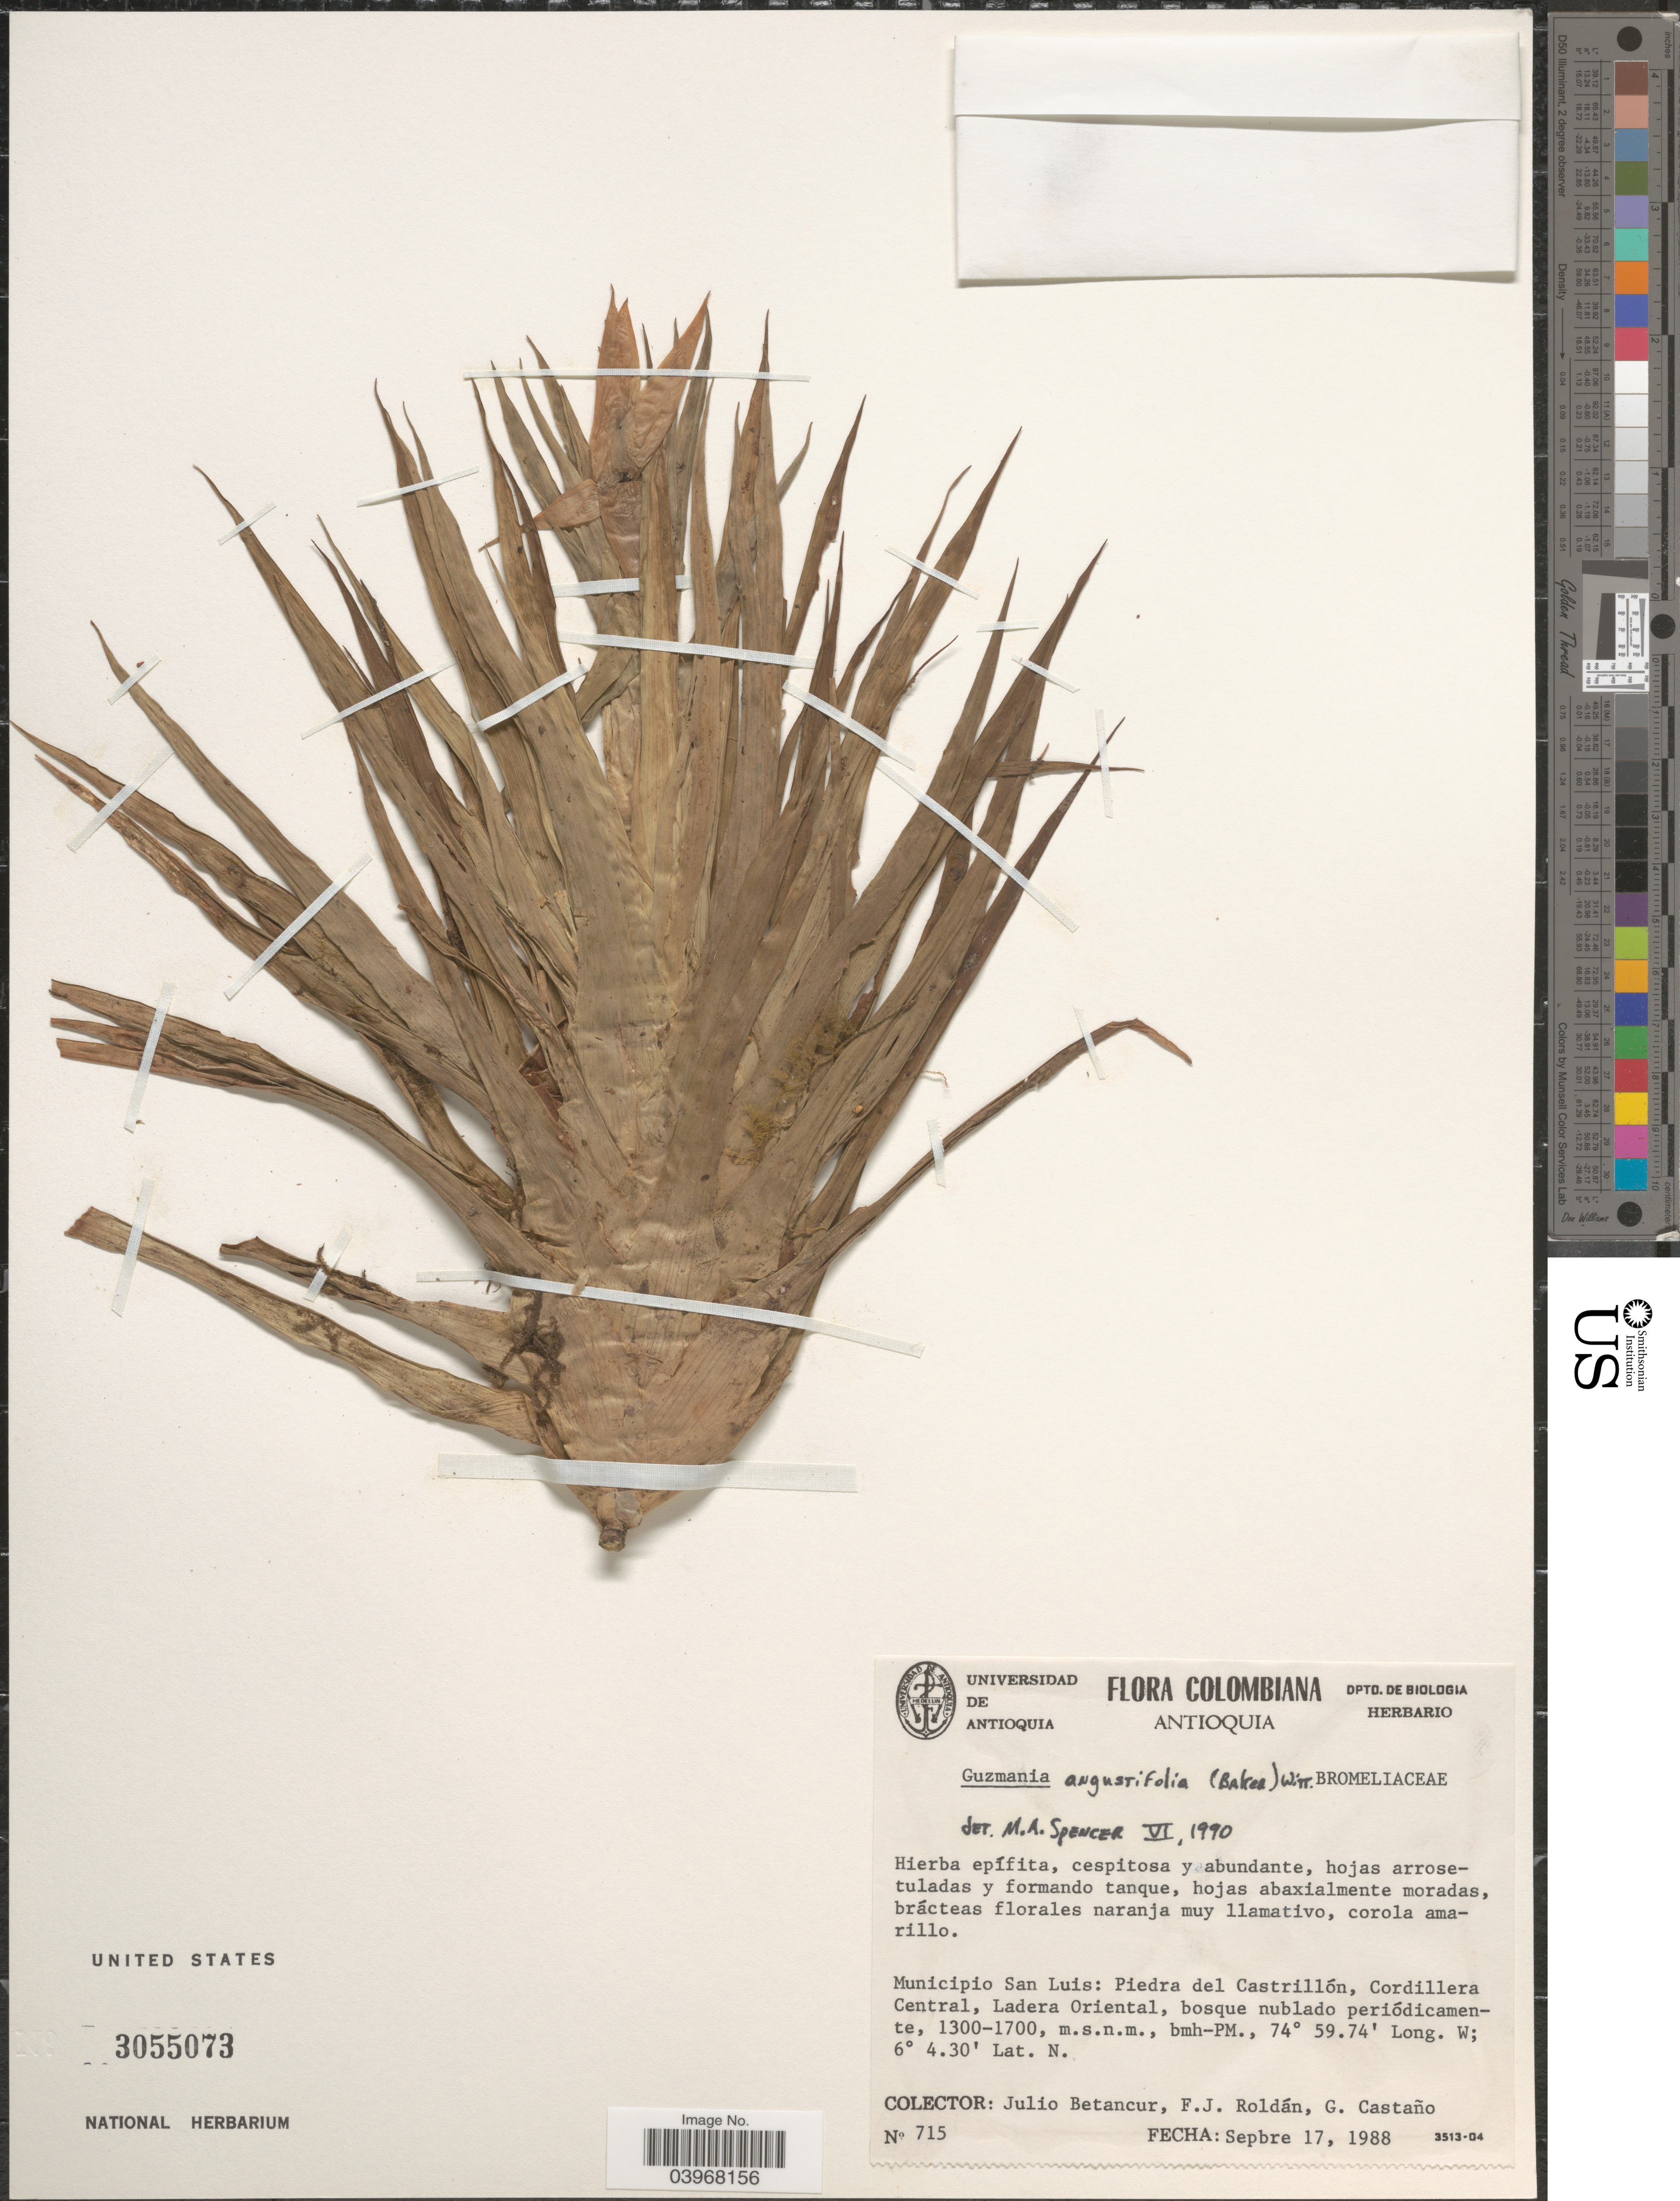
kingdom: Plantae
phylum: Tracheophyta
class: Liliopsida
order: Poales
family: Bromeliaceae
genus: Guzmania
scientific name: Guzmania angustifolia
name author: (Baker) Wittm.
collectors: J. Betancur, F. J. Roldán & G. Castano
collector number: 715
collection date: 1988-09-17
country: Colombia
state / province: Antioquia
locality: Municipio San Luis: Piedra del Castrillón, Cordillera Central, Ladera Oriental.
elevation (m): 1300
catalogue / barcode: US 3055073